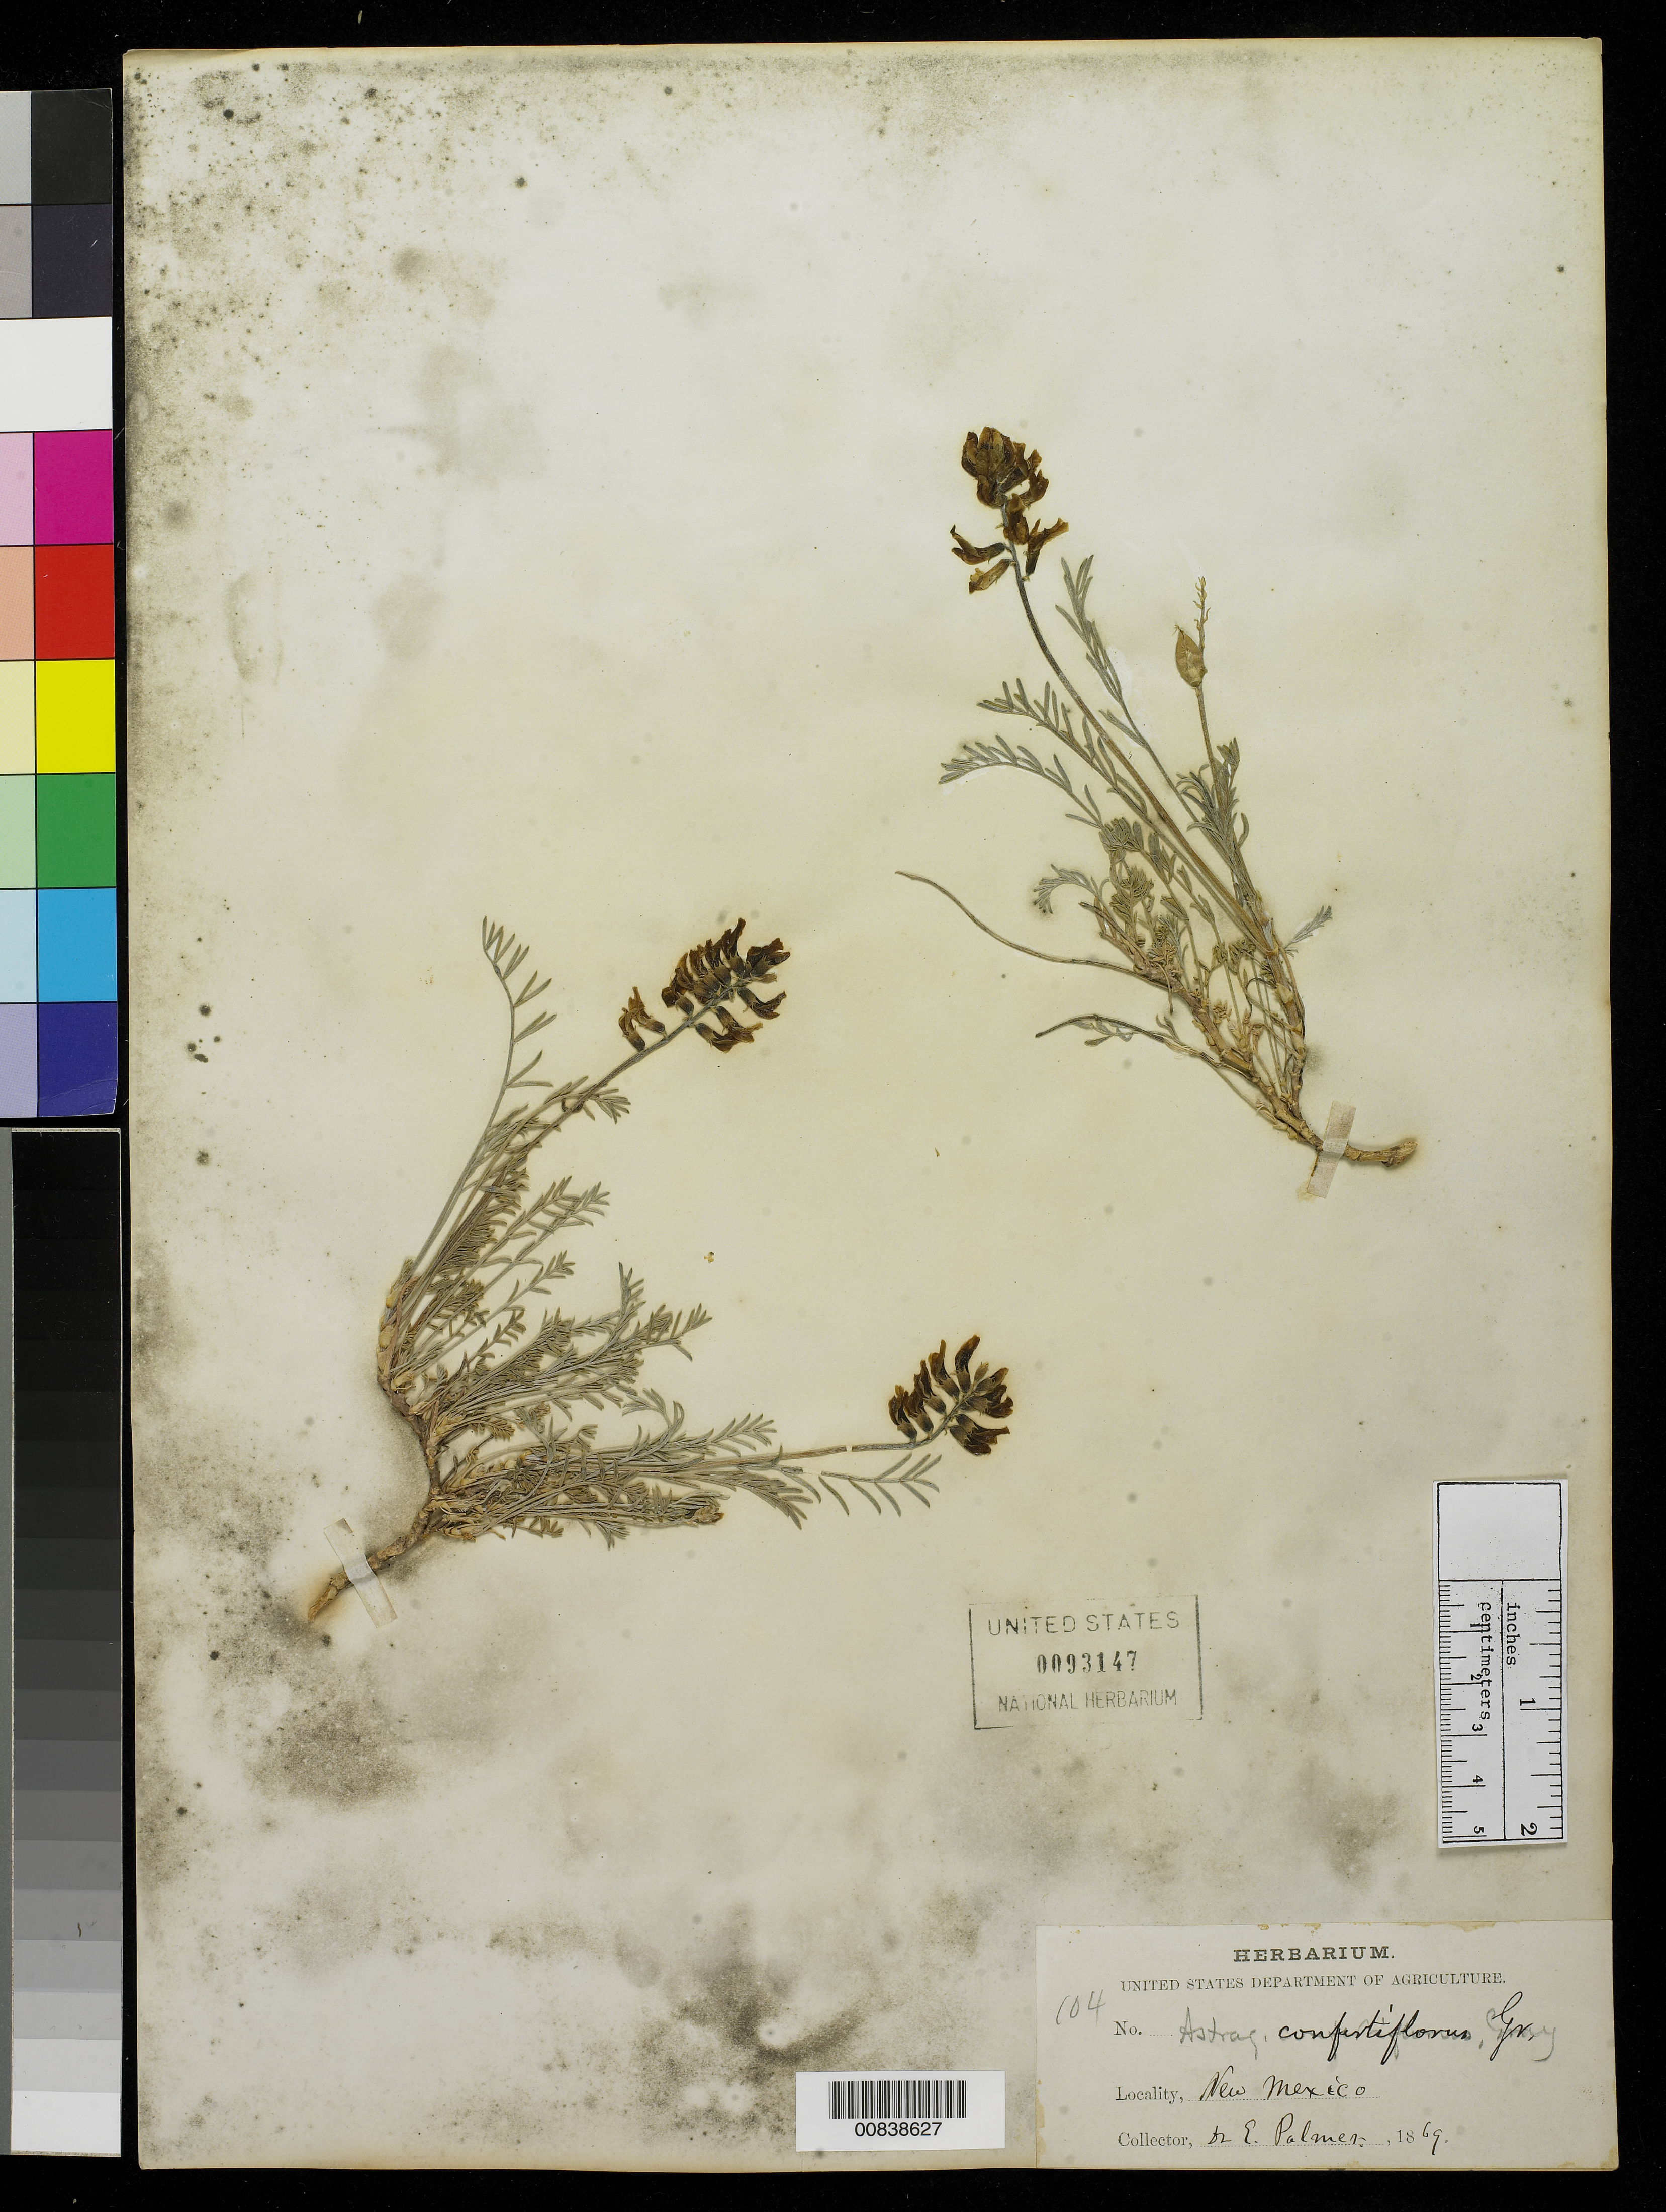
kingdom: Plantae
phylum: Tracheophyta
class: Magnoliopsida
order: Fabales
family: Fabaceae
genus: Astragalus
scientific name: Astragalus confertiflorus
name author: A. Gray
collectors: E. Palmer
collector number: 104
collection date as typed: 1869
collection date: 1869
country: United States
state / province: New Mexico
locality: New Mexico.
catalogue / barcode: US 93147